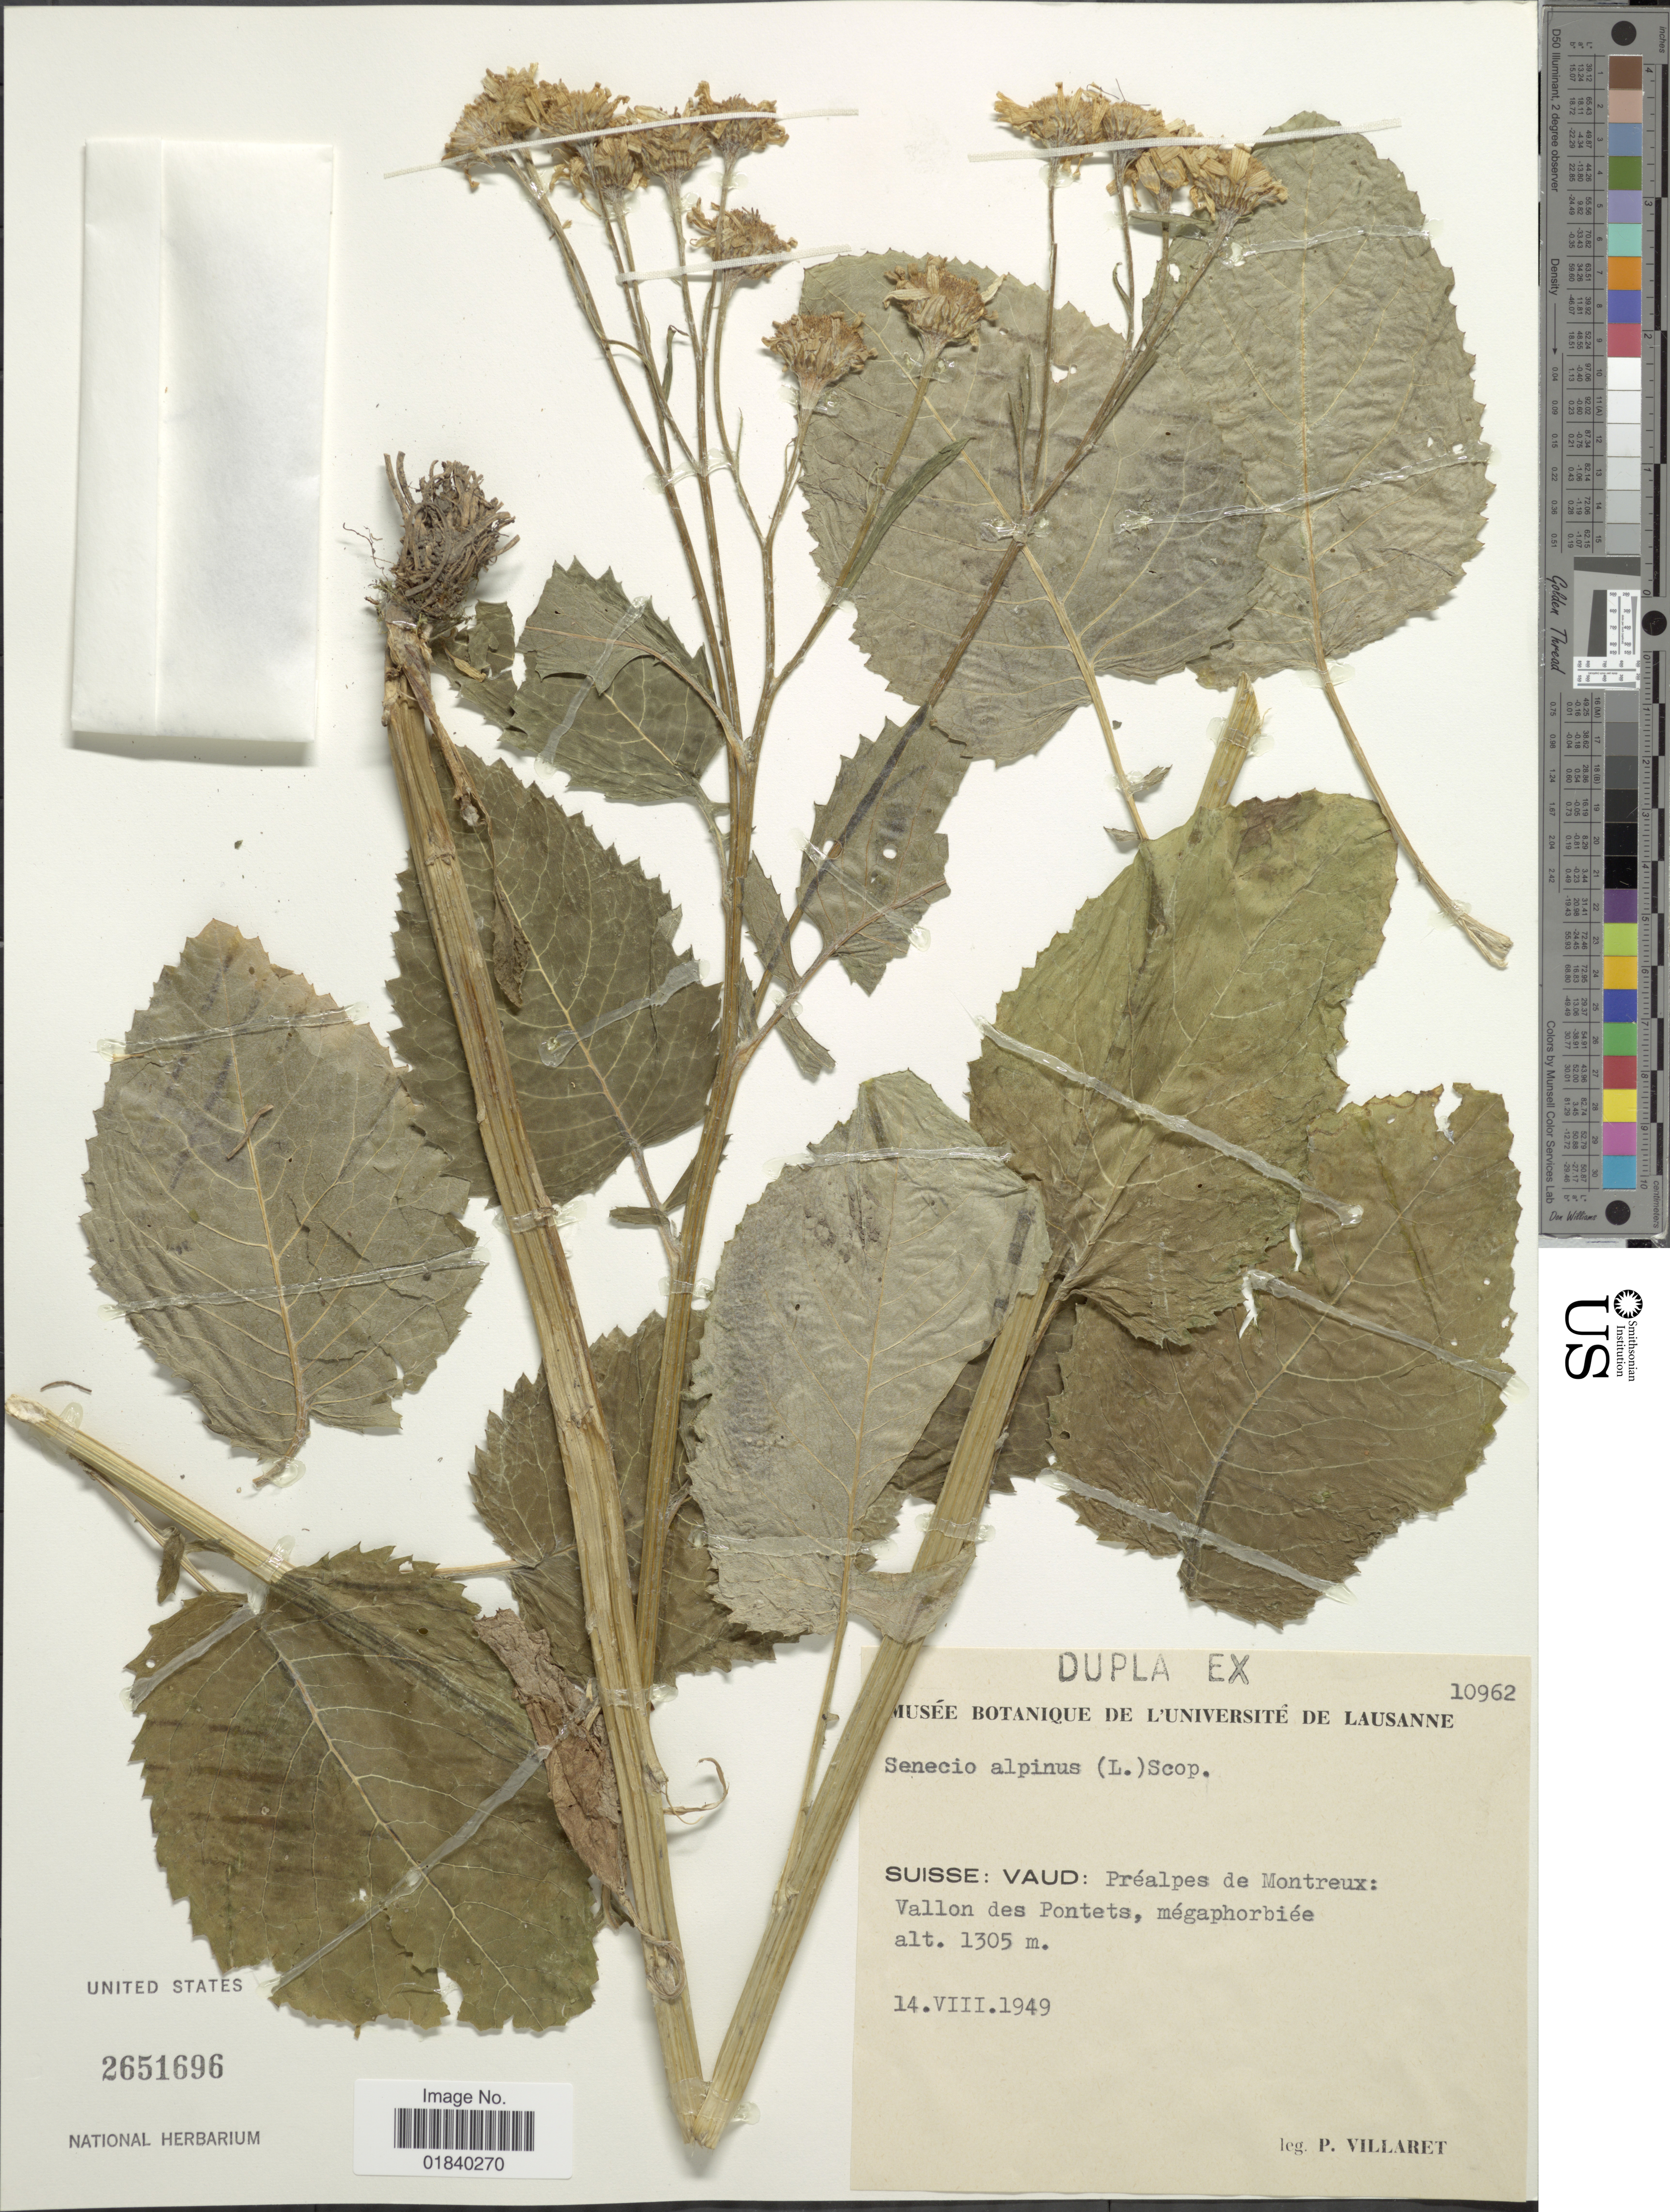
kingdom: Plantae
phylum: Tracheophyta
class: Magnoliopsida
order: Asterales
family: Asteraceae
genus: Jacobaea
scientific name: Jacobaea alpina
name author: (L.) Moench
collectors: P. Villaret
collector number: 10962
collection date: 1949-08-14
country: Switzerland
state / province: Vaud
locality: Suisse : Vaud: Prealpes de Montreux. Vallon des Pontets, megaphorbiee.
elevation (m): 1305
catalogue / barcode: US 2651696